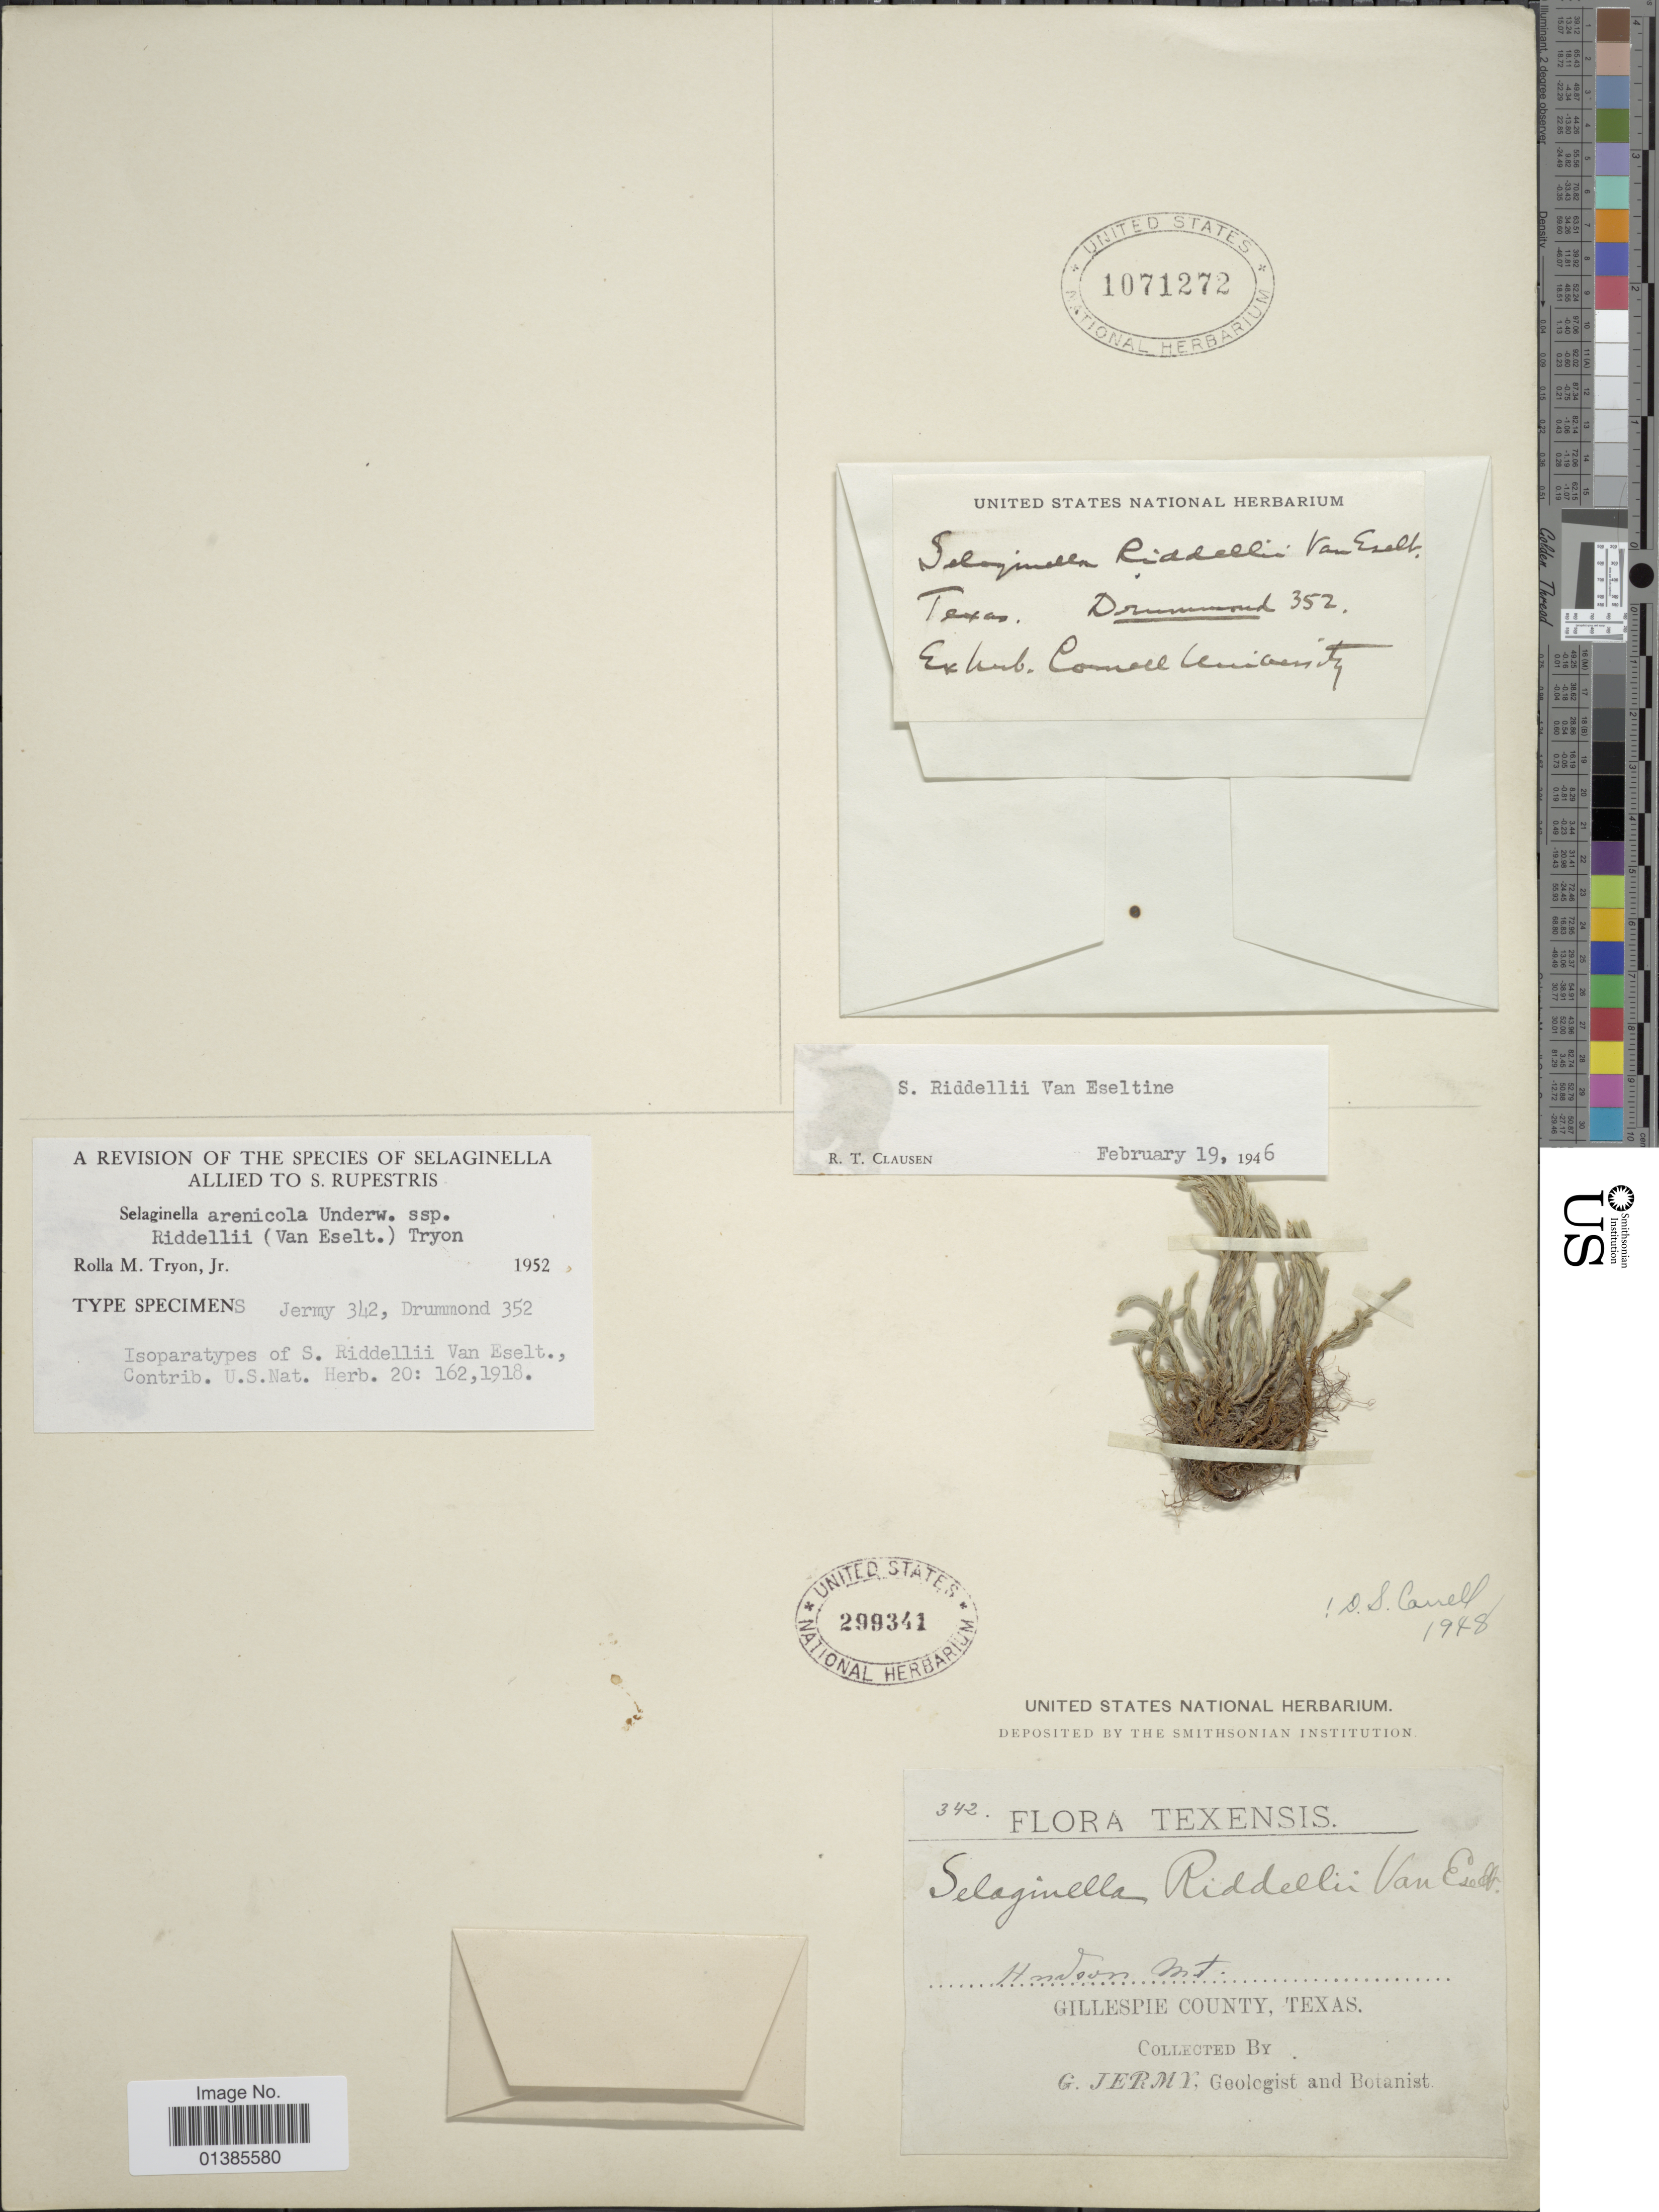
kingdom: Plantae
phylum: Tracheophyta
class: Lycopodiopsida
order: Selaginellales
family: Selaginellaceae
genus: Selaginella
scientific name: Selaginella arenicola subsp. riddellii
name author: (Van Eselt.) R.M. Tryon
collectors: Drummond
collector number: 352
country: United States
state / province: Texas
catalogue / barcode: US 1071272-2